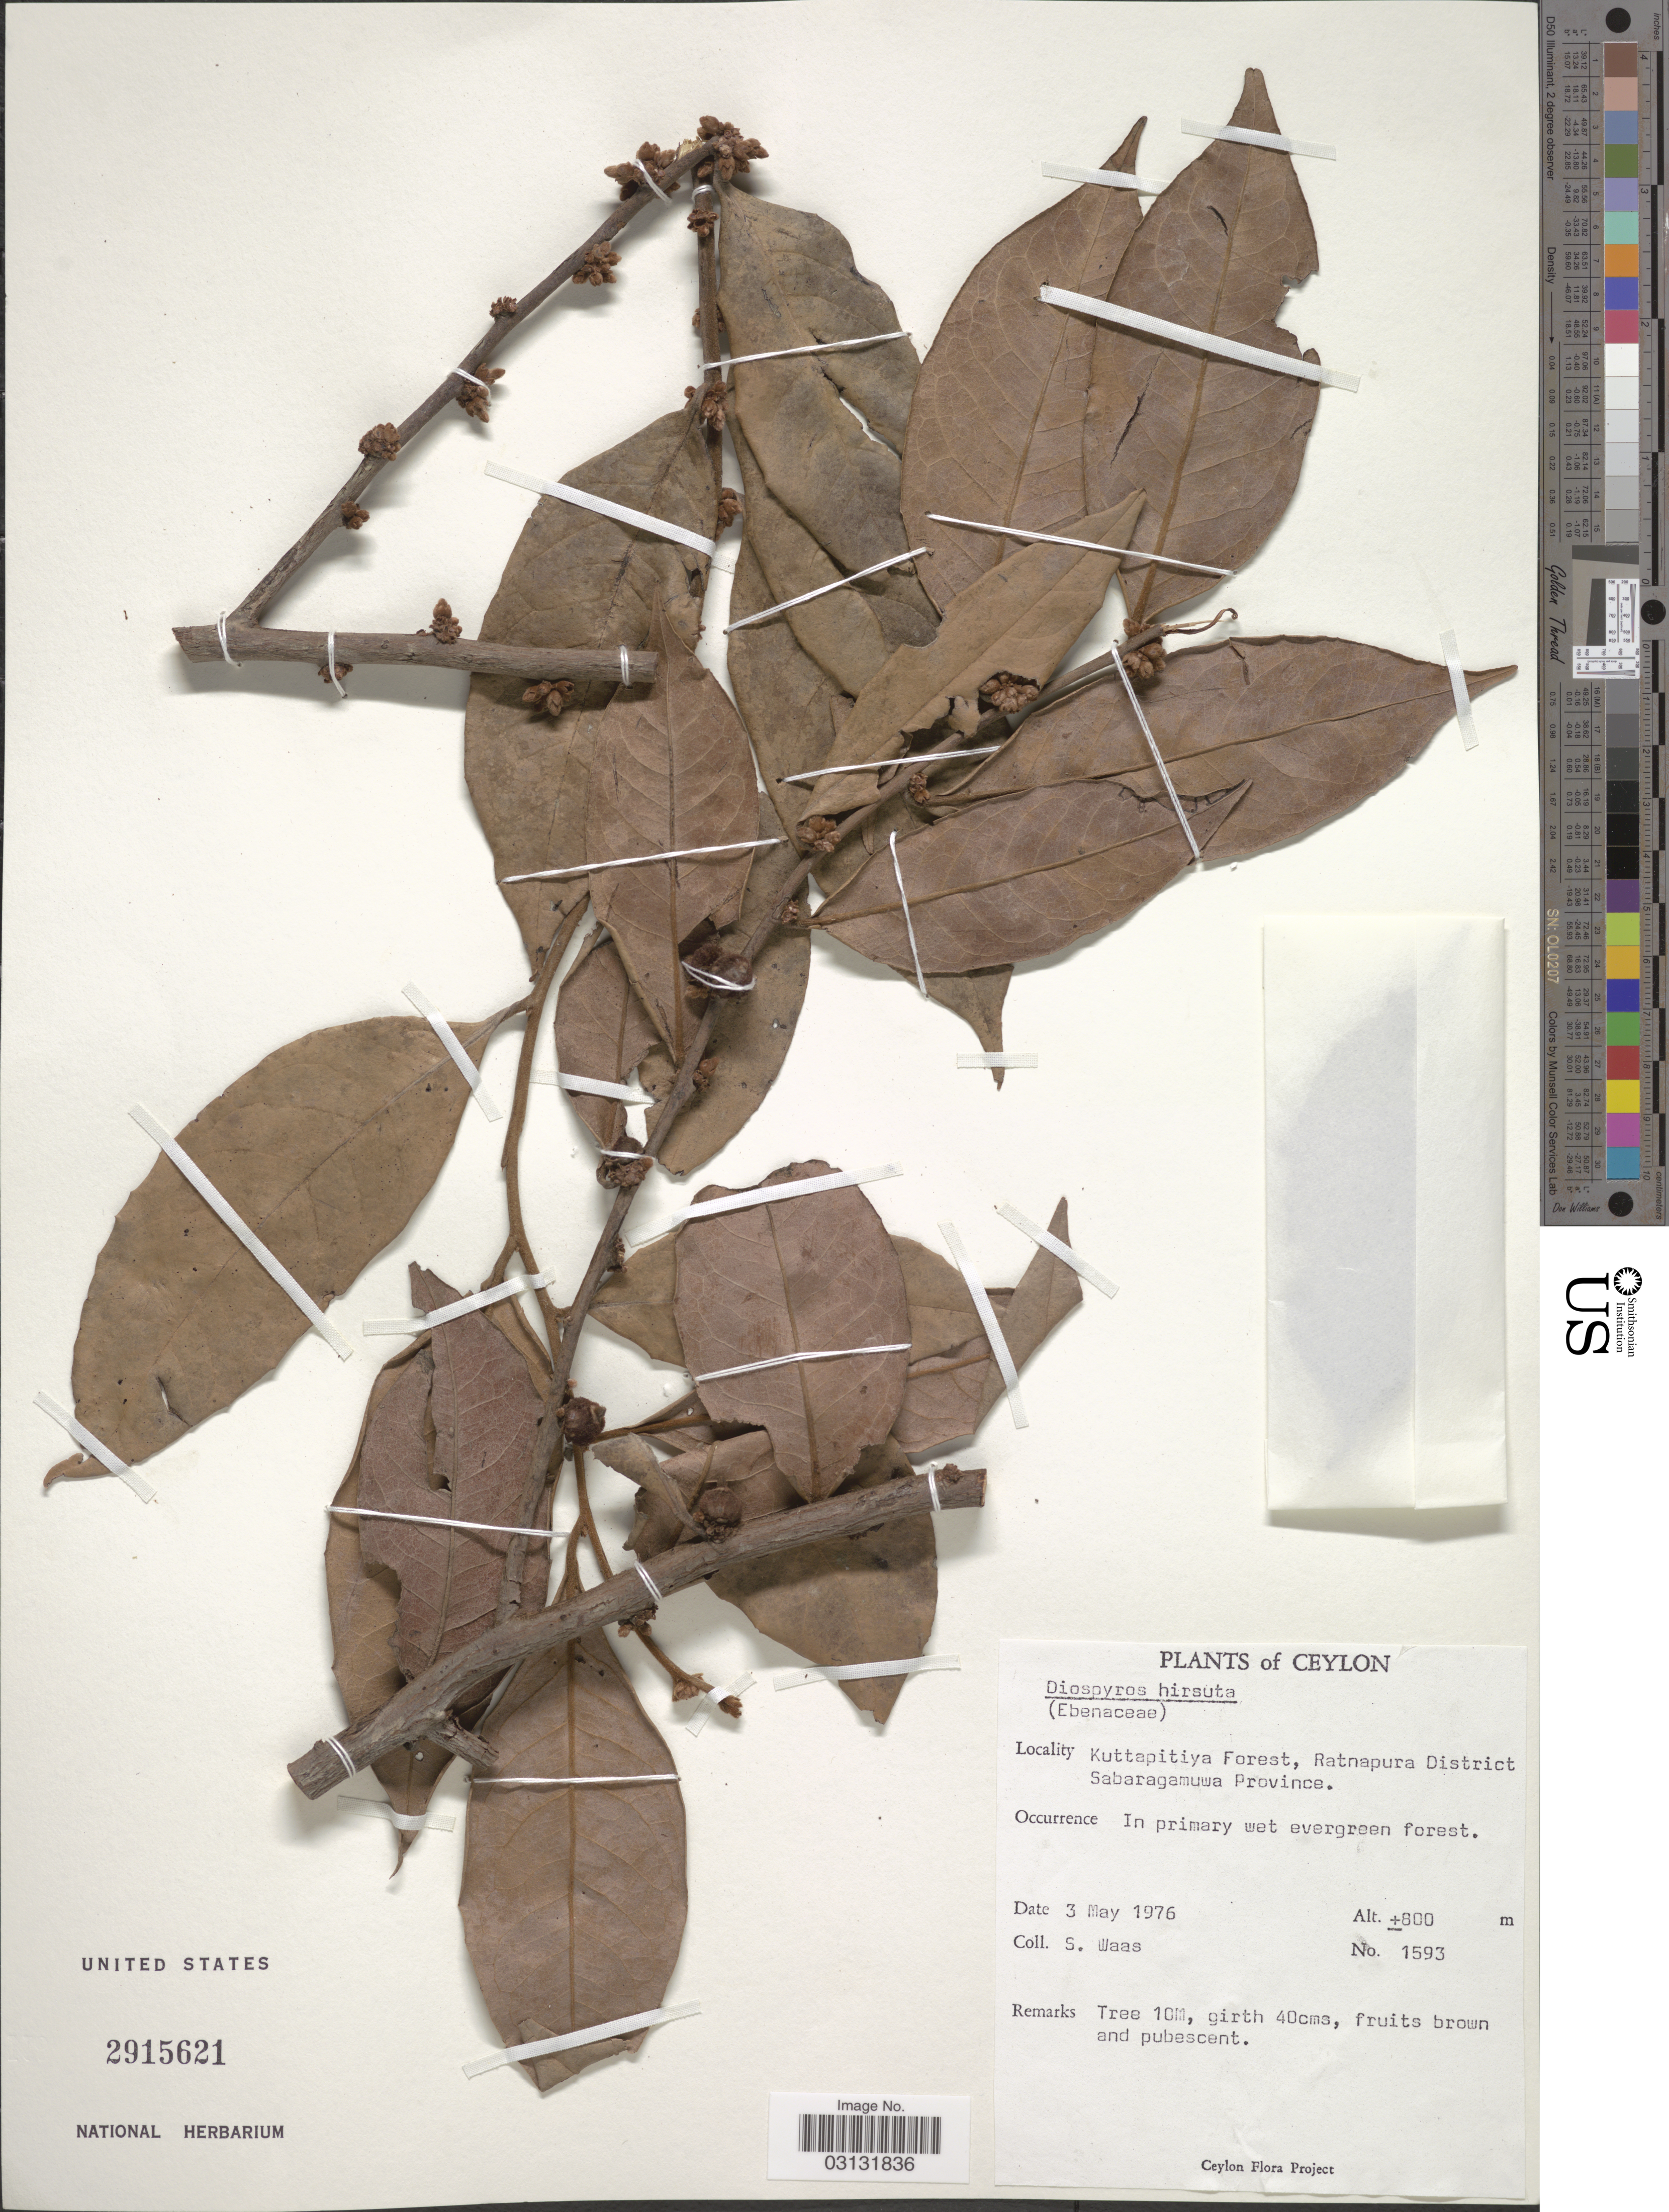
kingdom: Plantae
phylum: Tracheophyta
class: Magnoliopsida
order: Ericales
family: Ebenaceae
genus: Diospyros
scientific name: Diospyros hirsuta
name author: L. f.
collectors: S. Waas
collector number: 1593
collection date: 1976-05-03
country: Sri Lanka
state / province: Sabaragamuwa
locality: Ceylon. Kuttapitiya Forest, Ratnapura District. Sabaragamuwa Province.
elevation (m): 800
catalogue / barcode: US 2915621